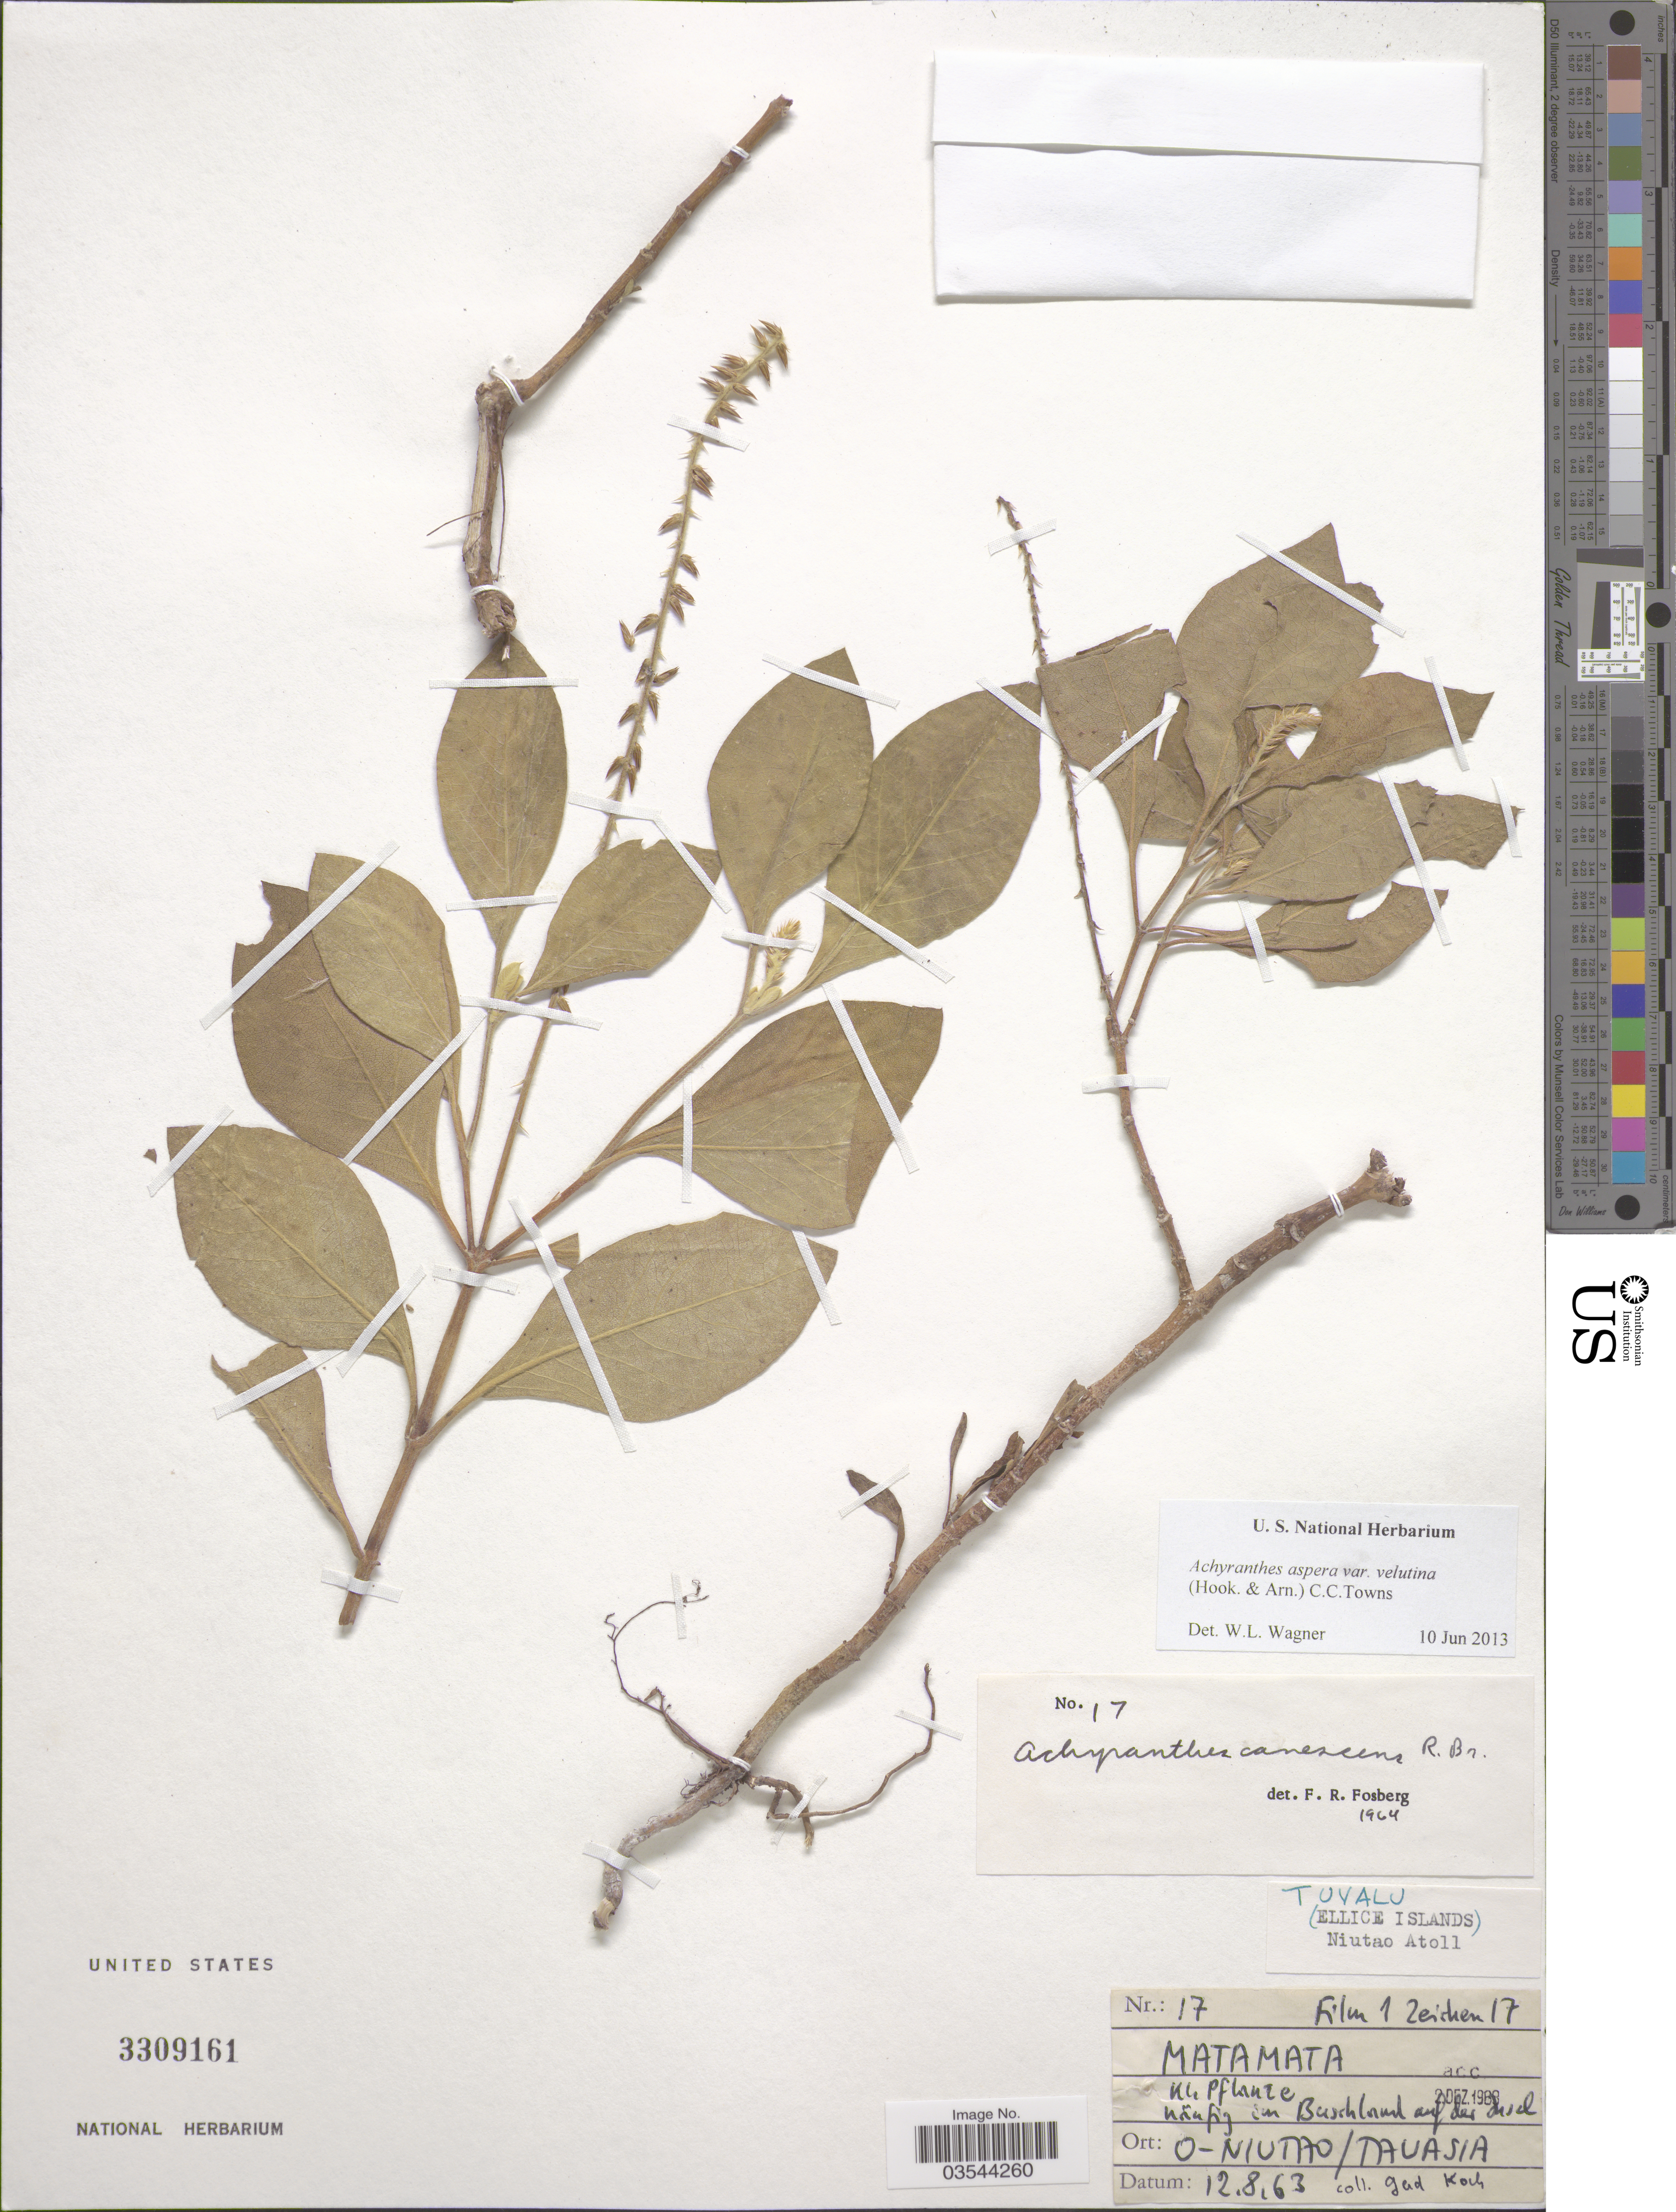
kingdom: Plantae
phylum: Tracheophyta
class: Magnoliopsida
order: Caryophyllales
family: Amaranthaceae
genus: Achyranthes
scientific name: Achyranthes aspera var. velutina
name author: (Hook. & Arn.) C. C. Towns.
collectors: G. Koch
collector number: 17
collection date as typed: Transcribed d/m/y: 12/8/63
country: Tuvalu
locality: Tovalu (Ellice Islands) Niutao Atoll [unsure placement]. O-Niutao/ Muasia [interpreted].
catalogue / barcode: US 3309161